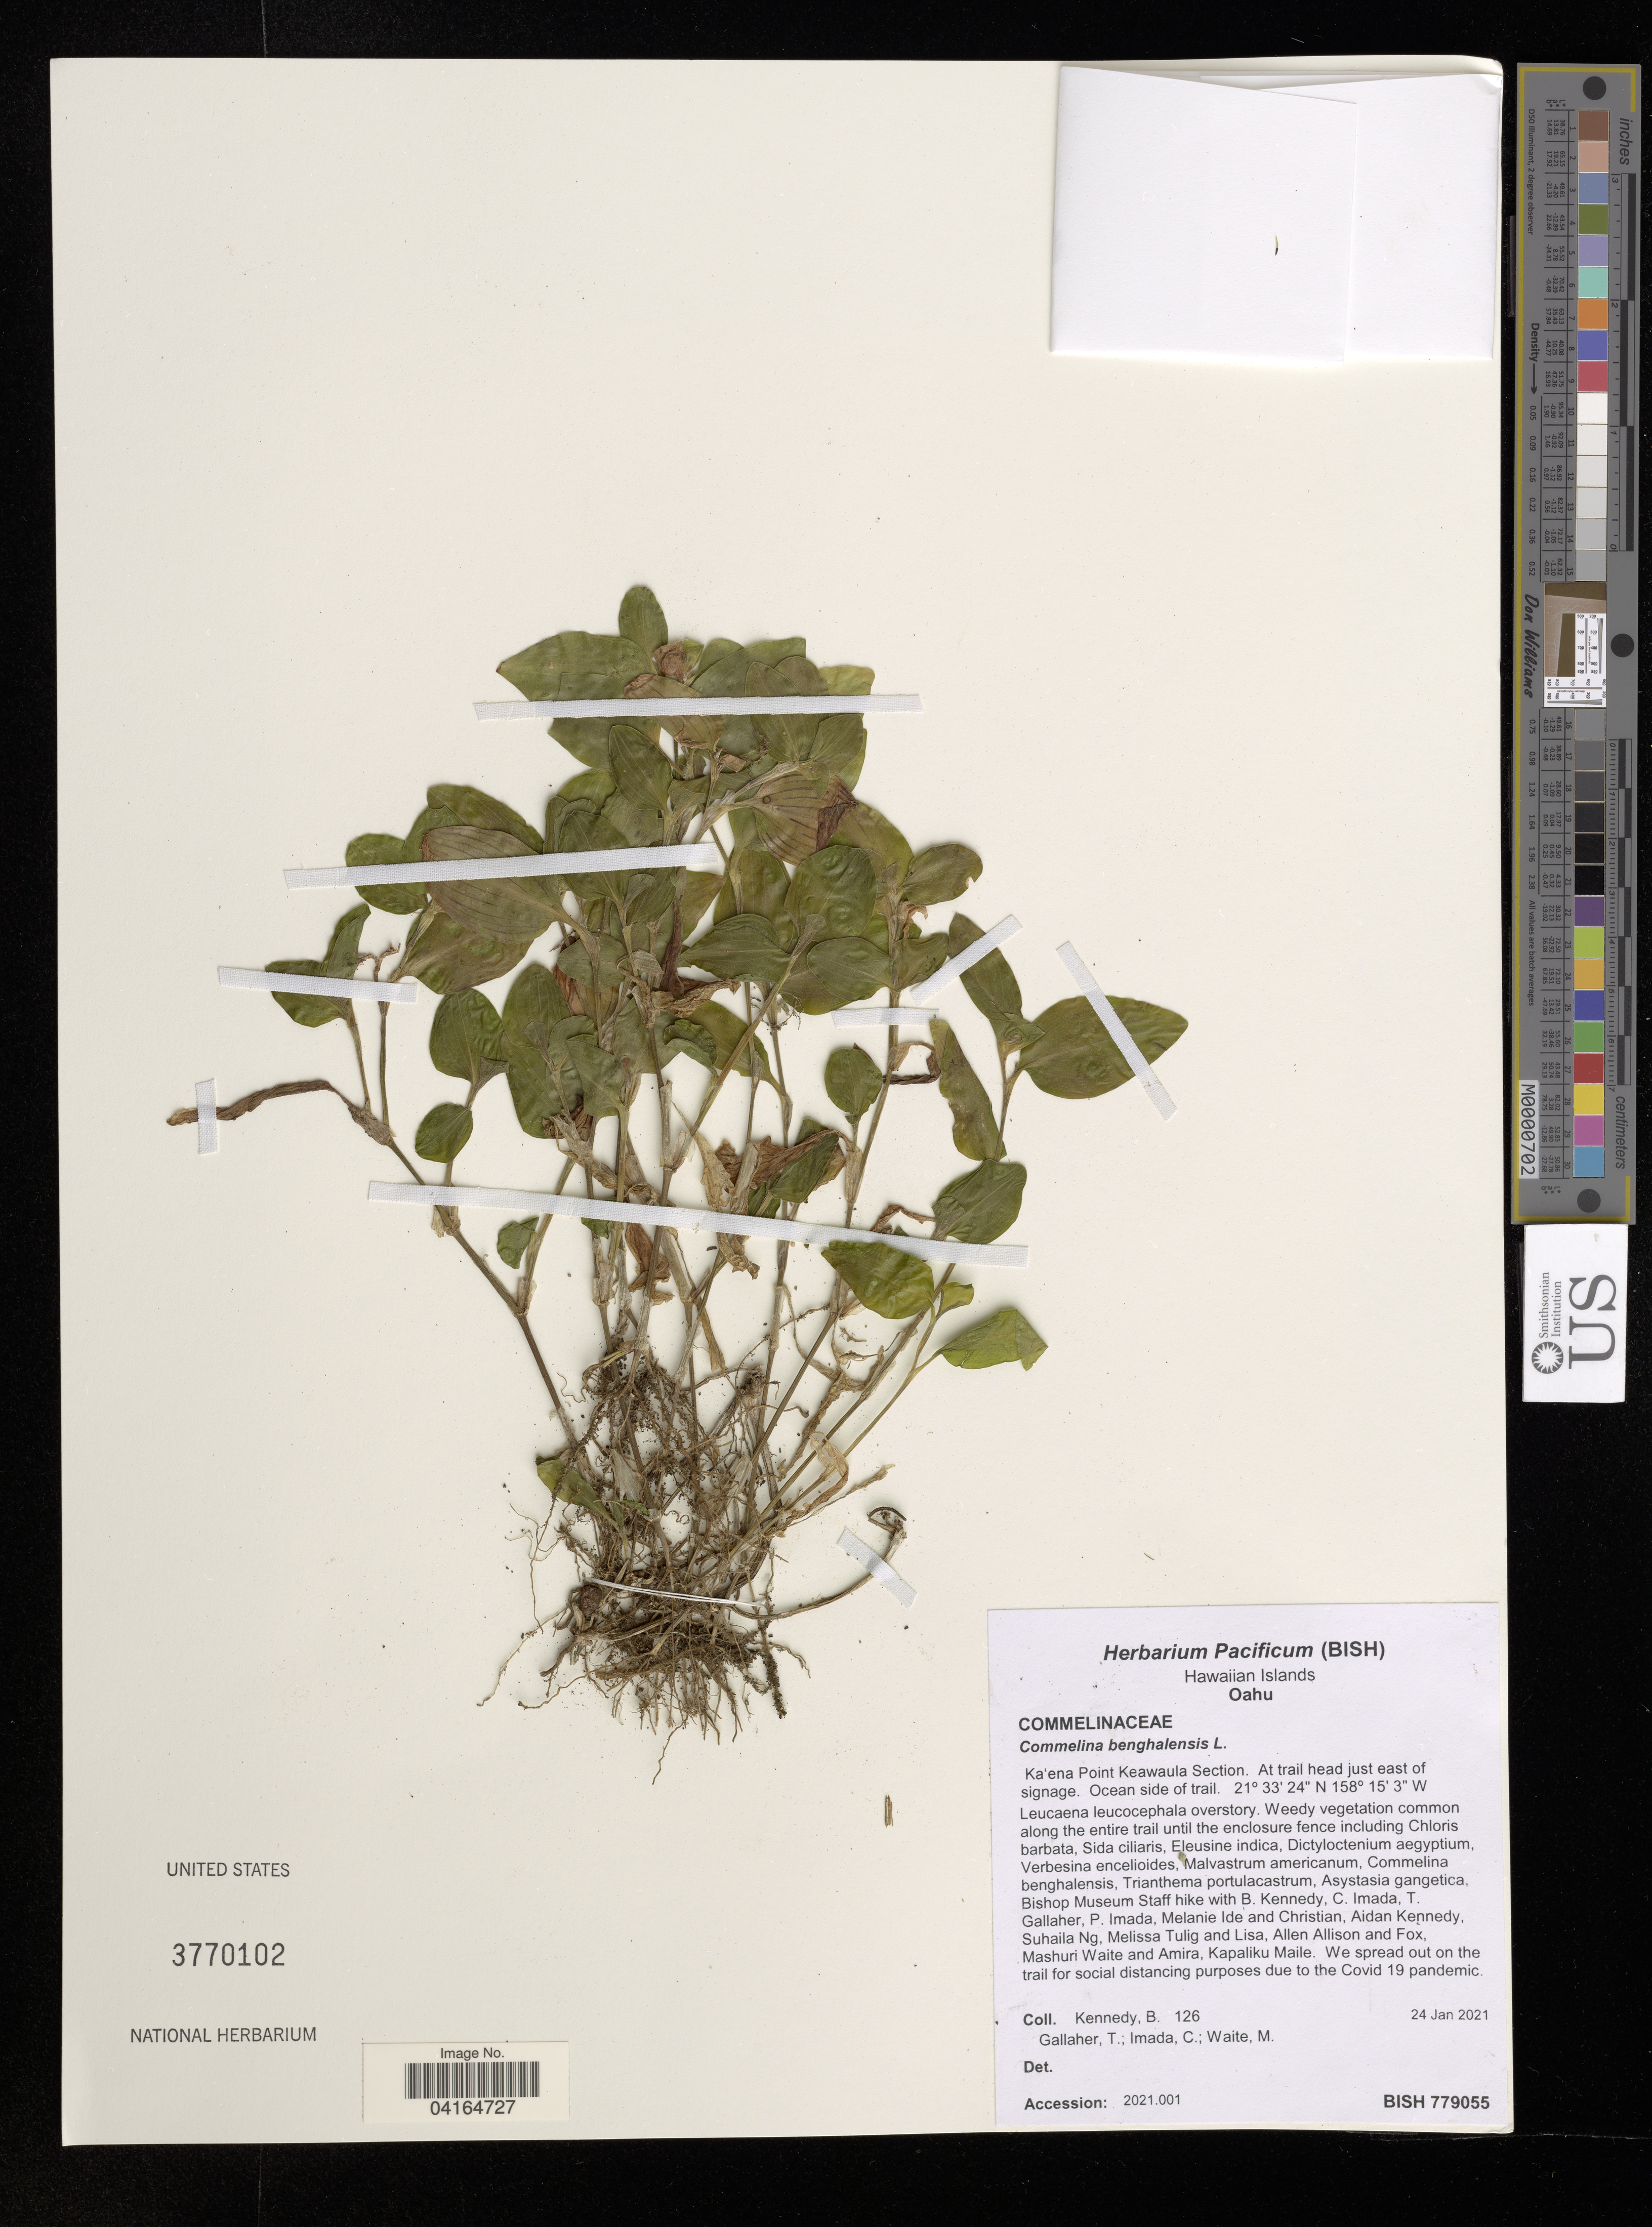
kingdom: Plantae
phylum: Tracheophyta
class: Liliopsida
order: Commelinales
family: Commelinaceae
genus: Commelina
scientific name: Commelina benghalensis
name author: L.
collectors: B. Kennedy, T. Gallaher, C. Imada & M. Waite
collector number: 126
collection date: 2021-01-24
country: United States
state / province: Hawaii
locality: Hawaiian Islands. Oahu. Ka'ena Point Keawaula Section. At trail head just east of signage. Ocean side of trail.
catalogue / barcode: US 3770102